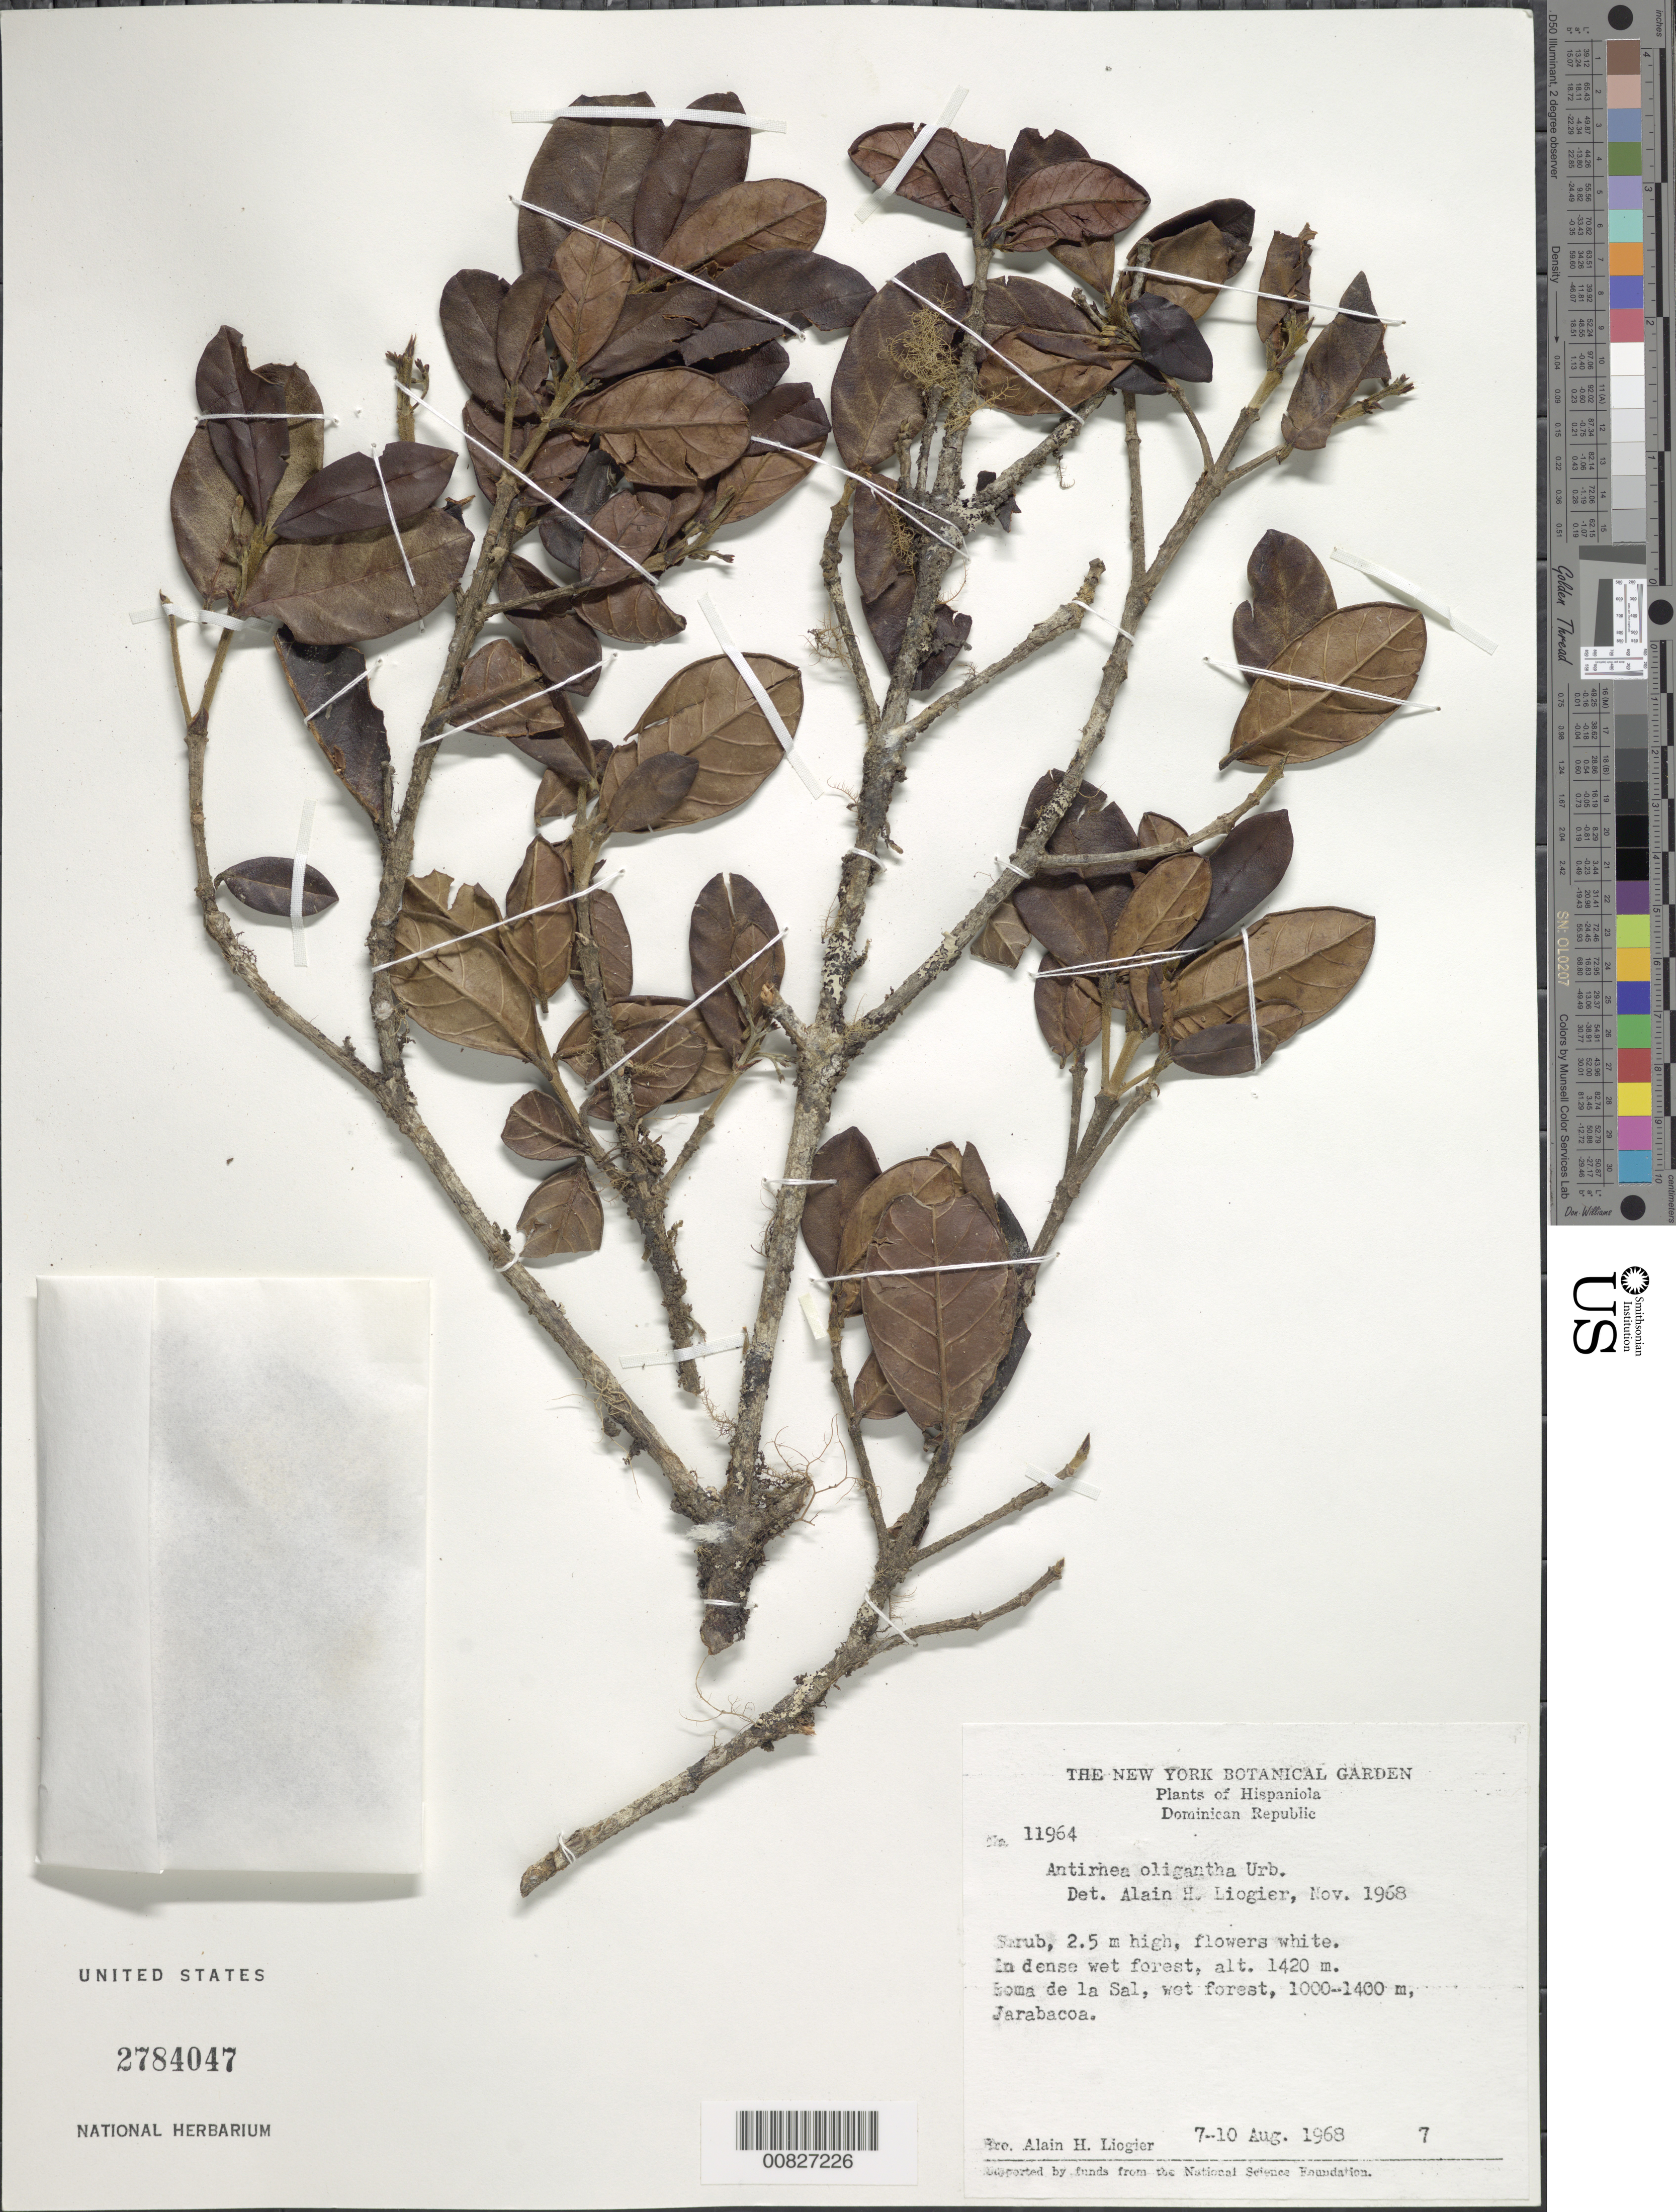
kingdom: Plantae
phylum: Tracheophyta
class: Magnoliopsida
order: Gentianales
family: Rubiaceae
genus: Stenostomum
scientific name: Stenostomum oliganthum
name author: (Urb.) Borhidi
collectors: A. H. Liogier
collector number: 11964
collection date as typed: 07 Aug 1968 to 10 Aug 1968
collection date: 1968-08-07/1968-08-10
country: Dominican Republic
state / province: La Vega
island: Hispaniola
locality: Loma de la Sal, Jarabacoa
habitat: Dense wet forest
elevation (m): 1420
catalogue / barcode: US 2784047